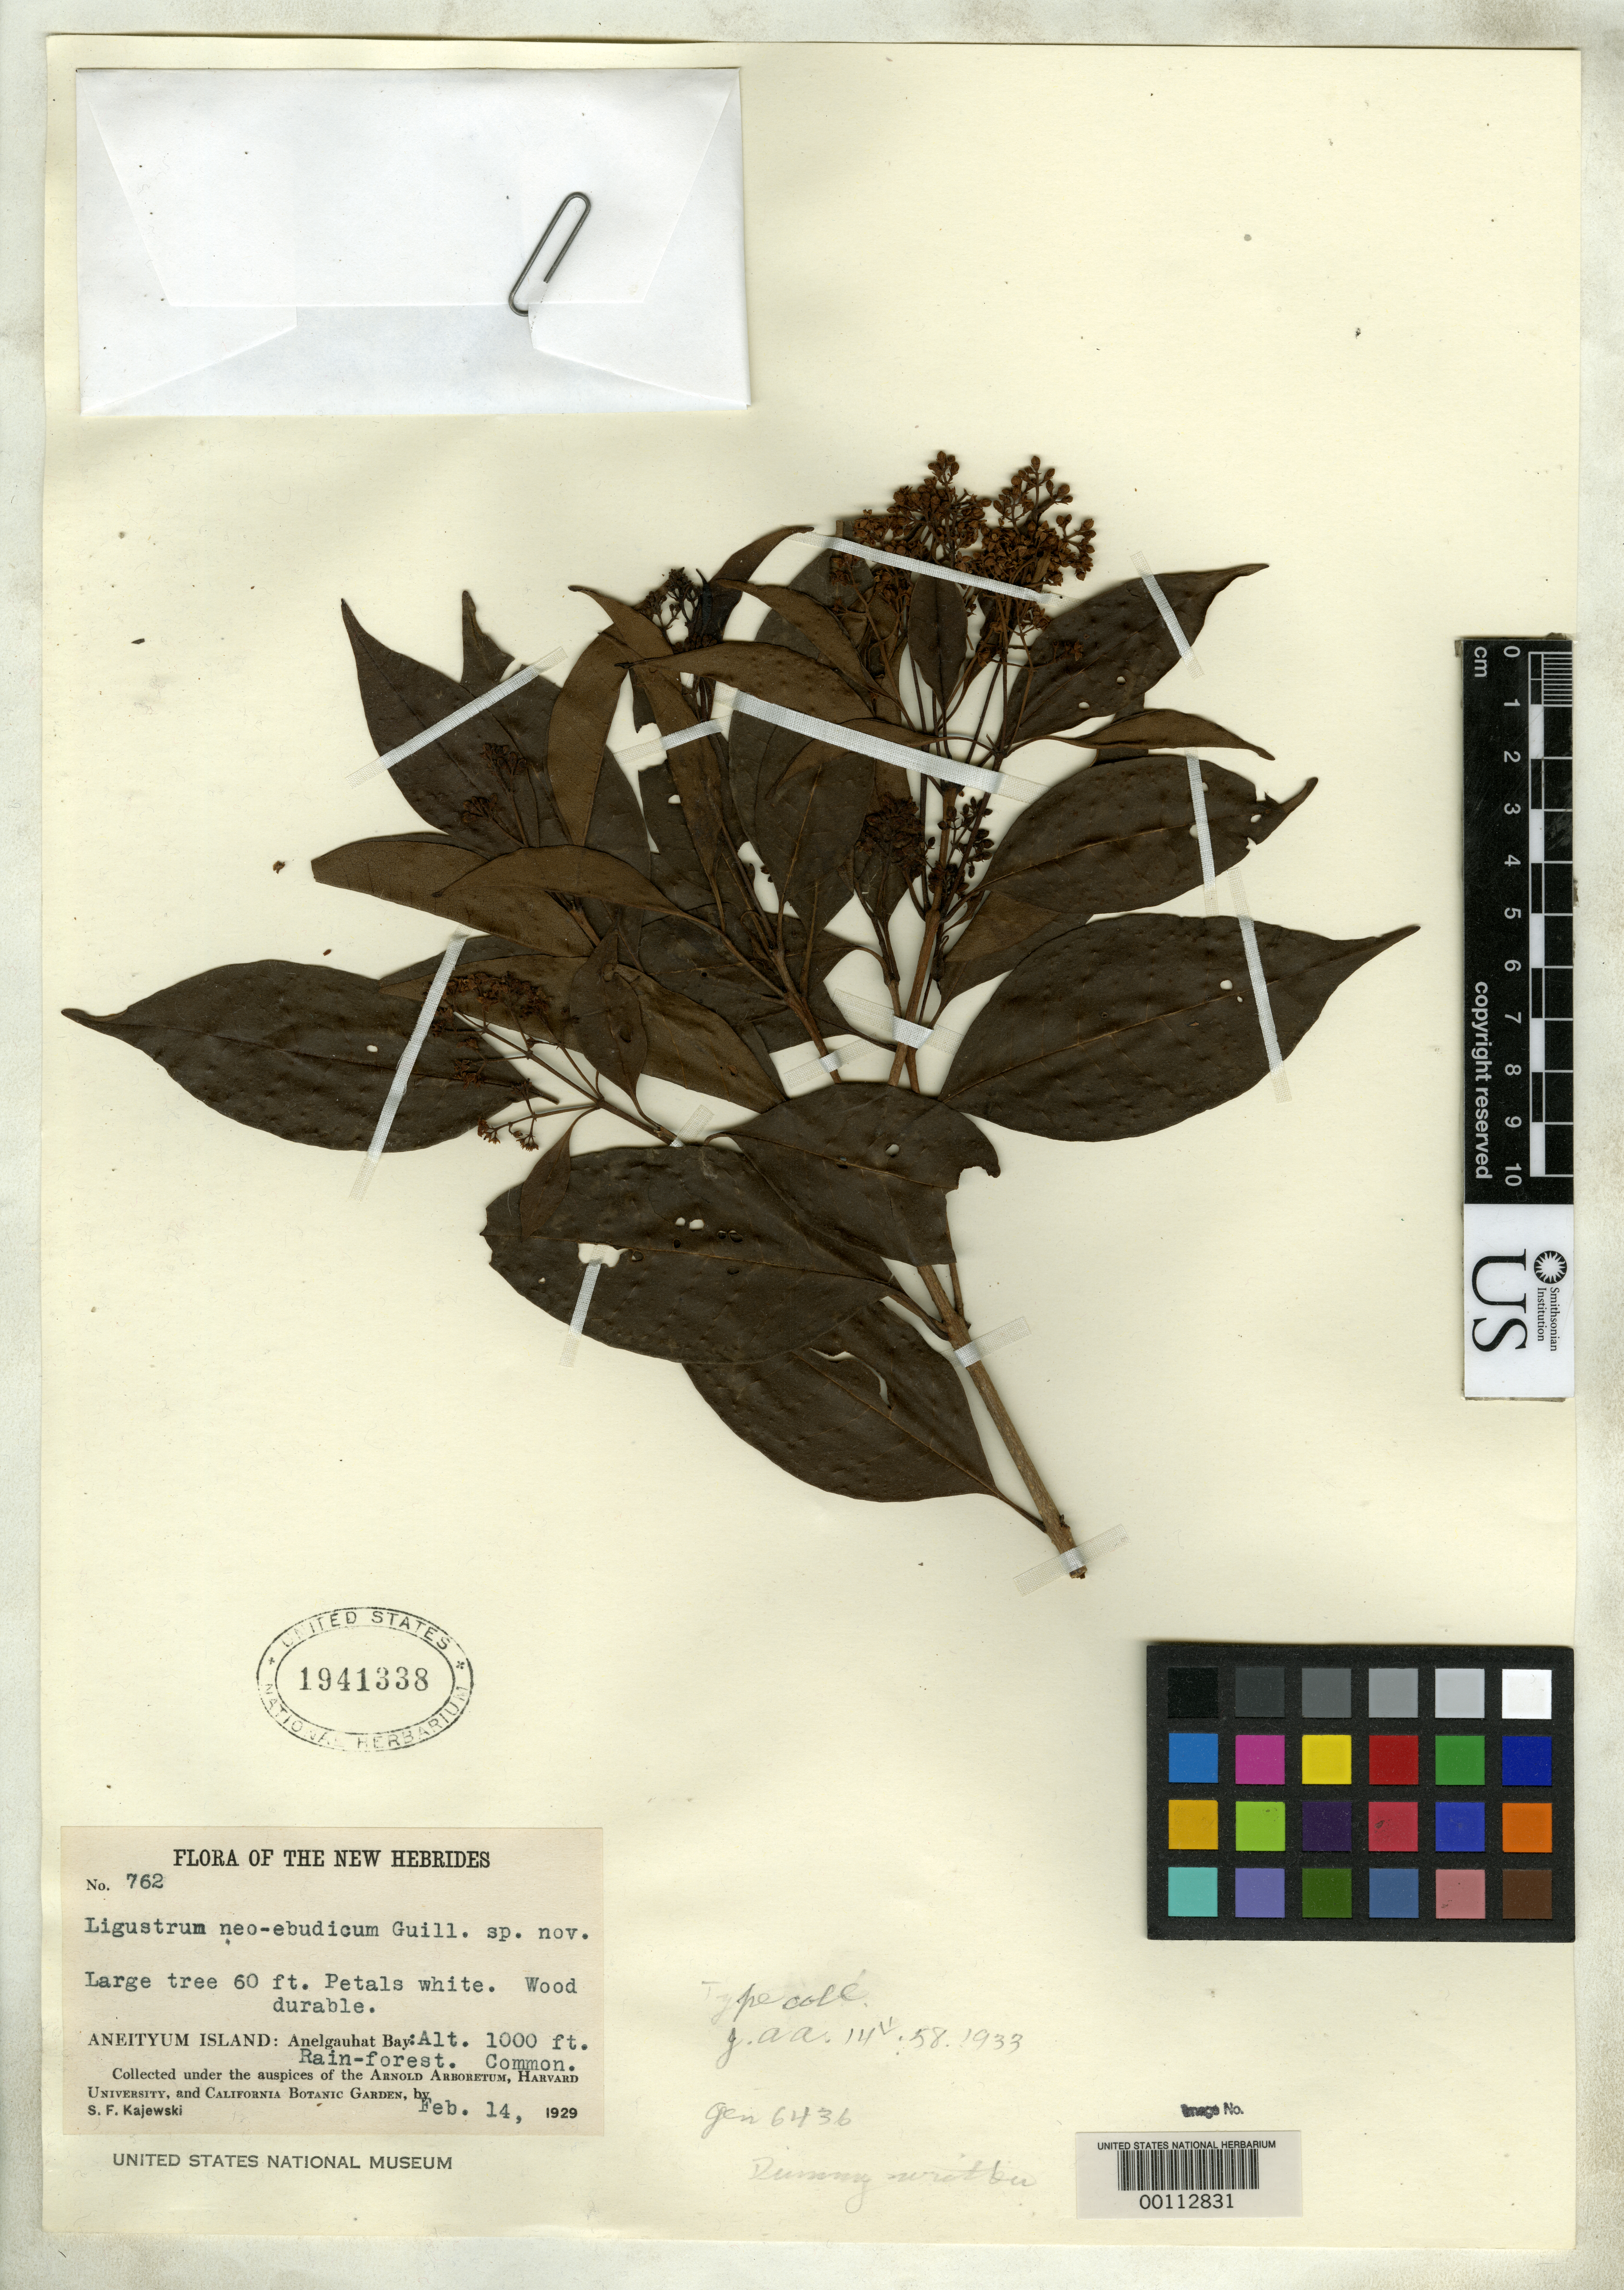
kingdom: Plantae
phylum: Tracheophyta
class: Magnoliopsida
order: Lamiales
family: Oleaceae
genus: Ligustrum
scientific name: Ligustrum neo-ebudicum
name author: Guillaumin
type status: Type Fragment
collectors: S. Kajewski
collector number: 762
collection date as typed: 14 Feb 1929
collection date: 1929-02-14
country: Vanuatu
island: Anatom [Aneityum]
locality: Anelgauhat Bay; alt. 1000 ft.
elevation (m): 305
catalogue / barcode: US 1941338